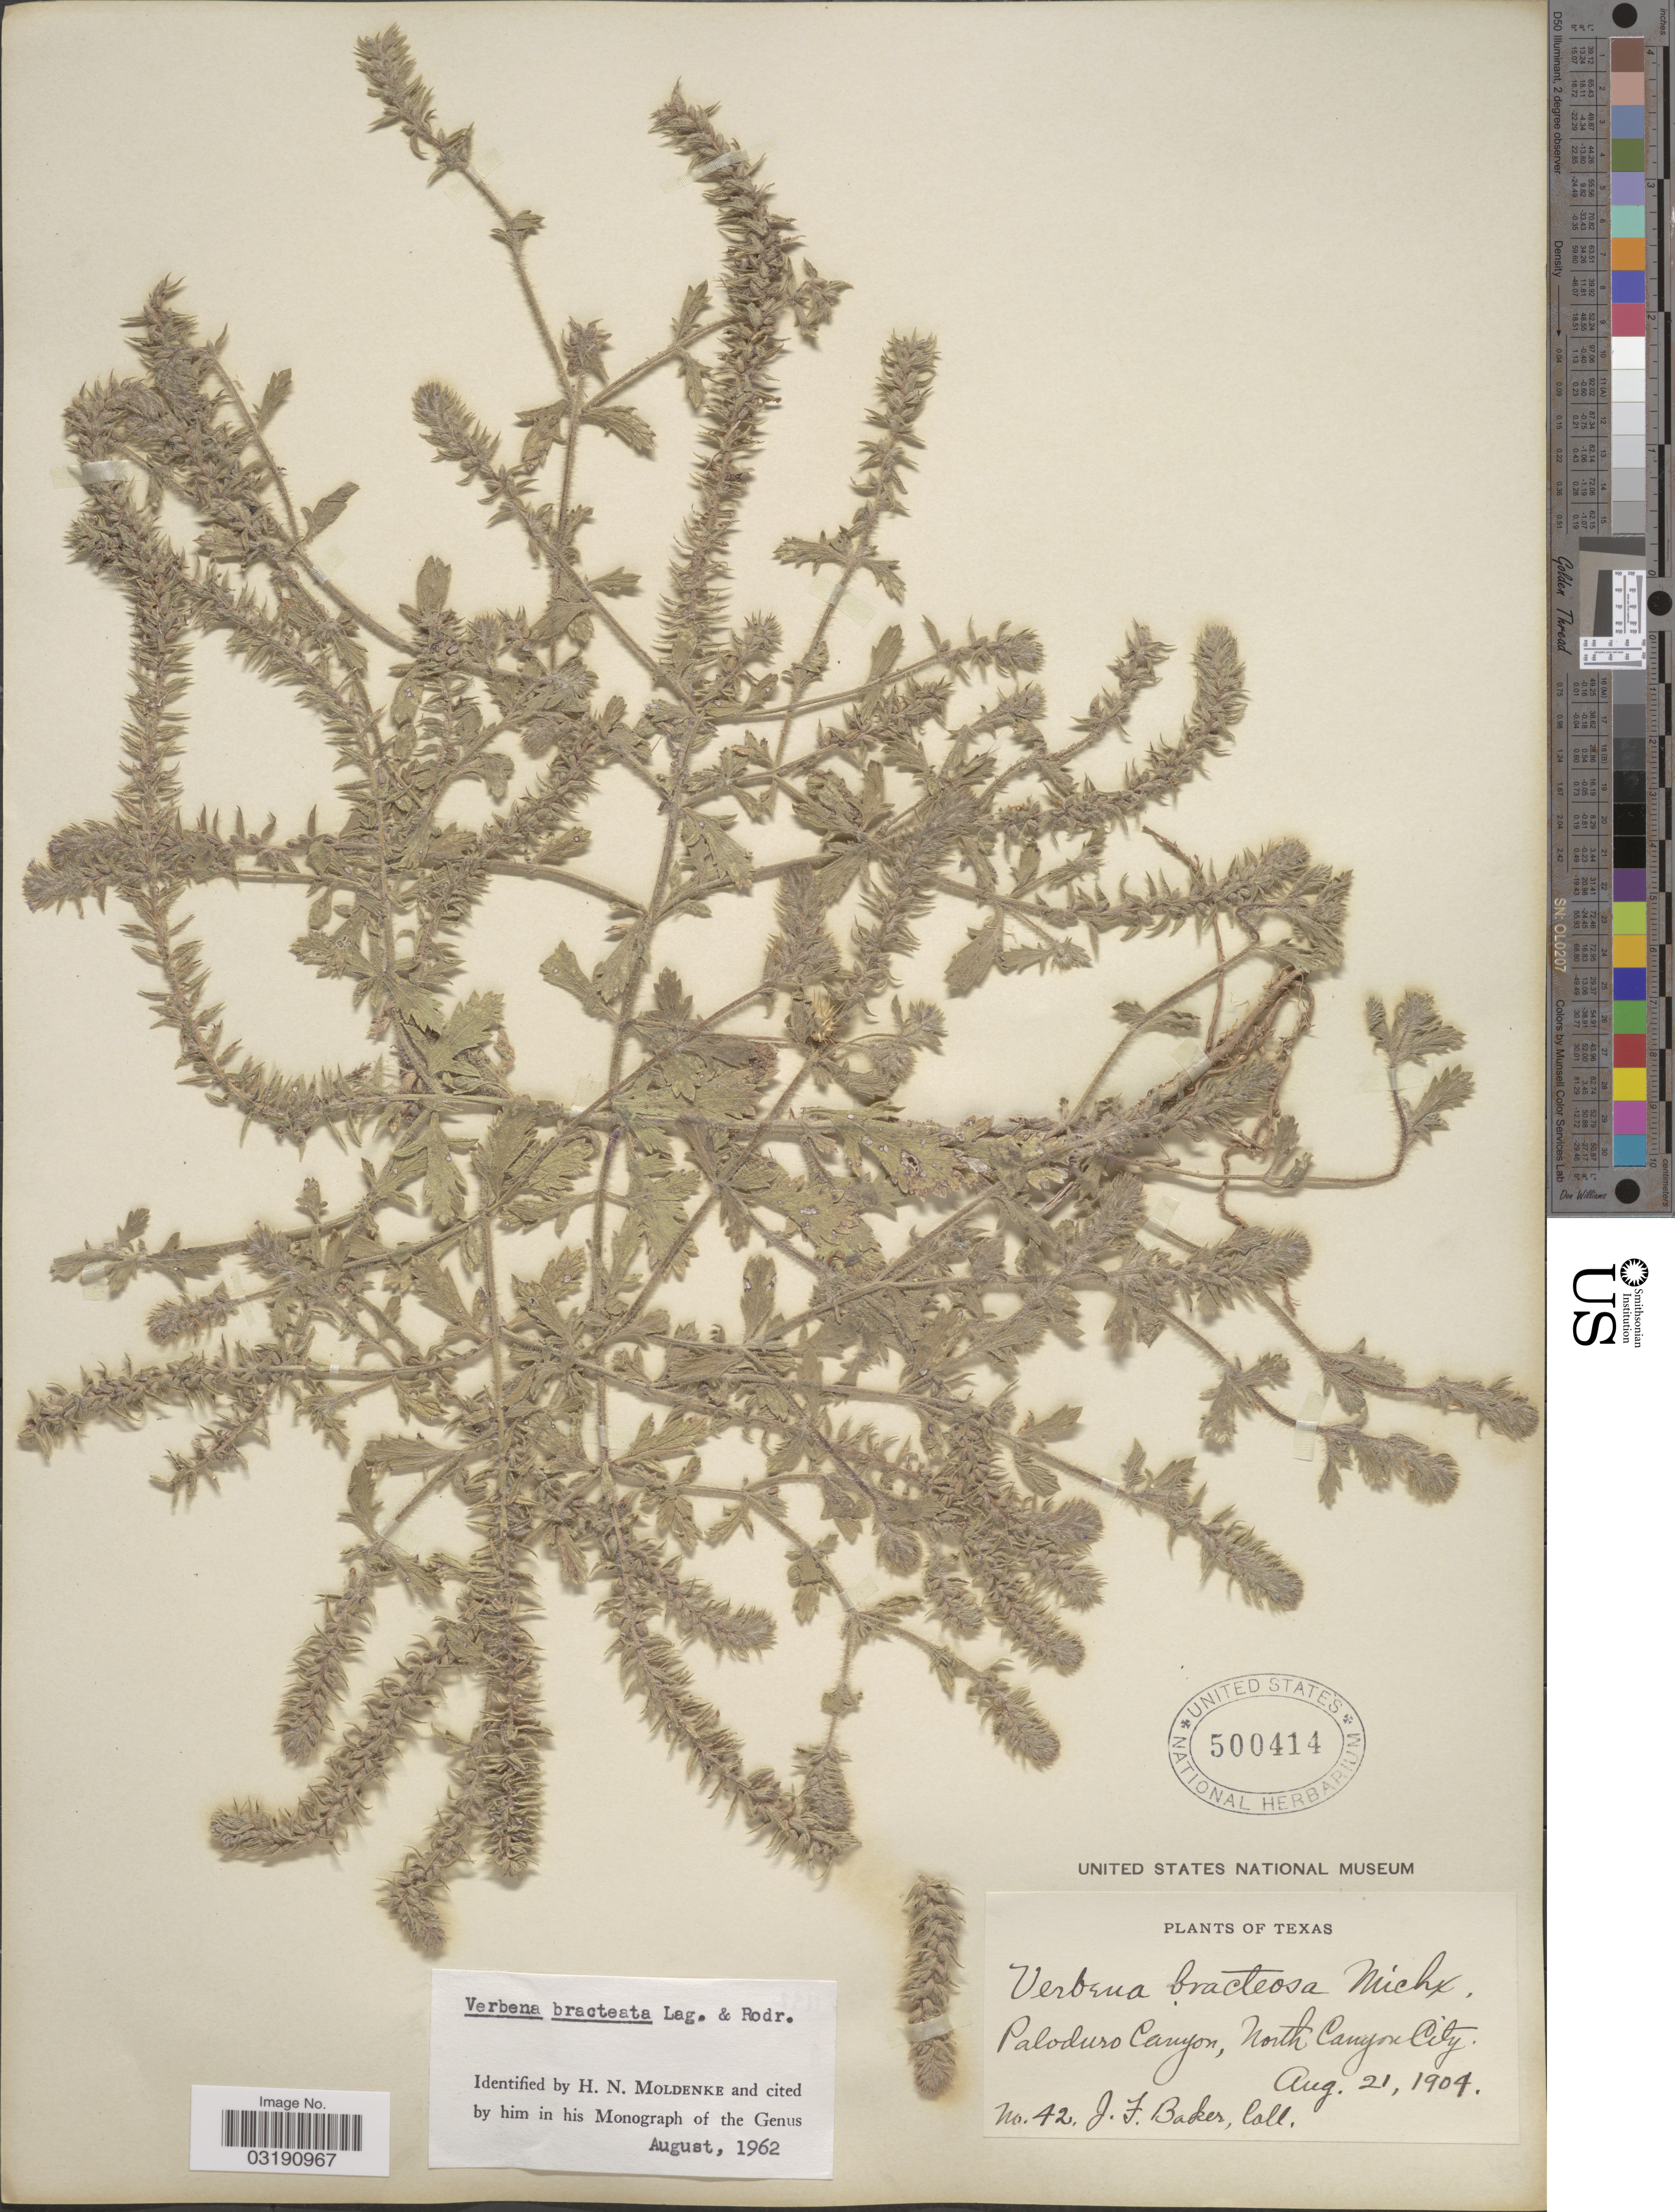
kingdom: Plantae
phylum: Tracheophyta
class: Magnoliopsida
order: Lamiales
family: Verbenaceae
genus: Verbena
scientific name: Verbena bracteata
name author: Cav. ex Lag. & Rodr.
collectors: J. F. Baker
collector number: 42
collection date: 1904-08-21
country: United States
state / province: Texas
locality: Paloduro Canyon, North Canyon City.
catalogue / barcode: US 500414